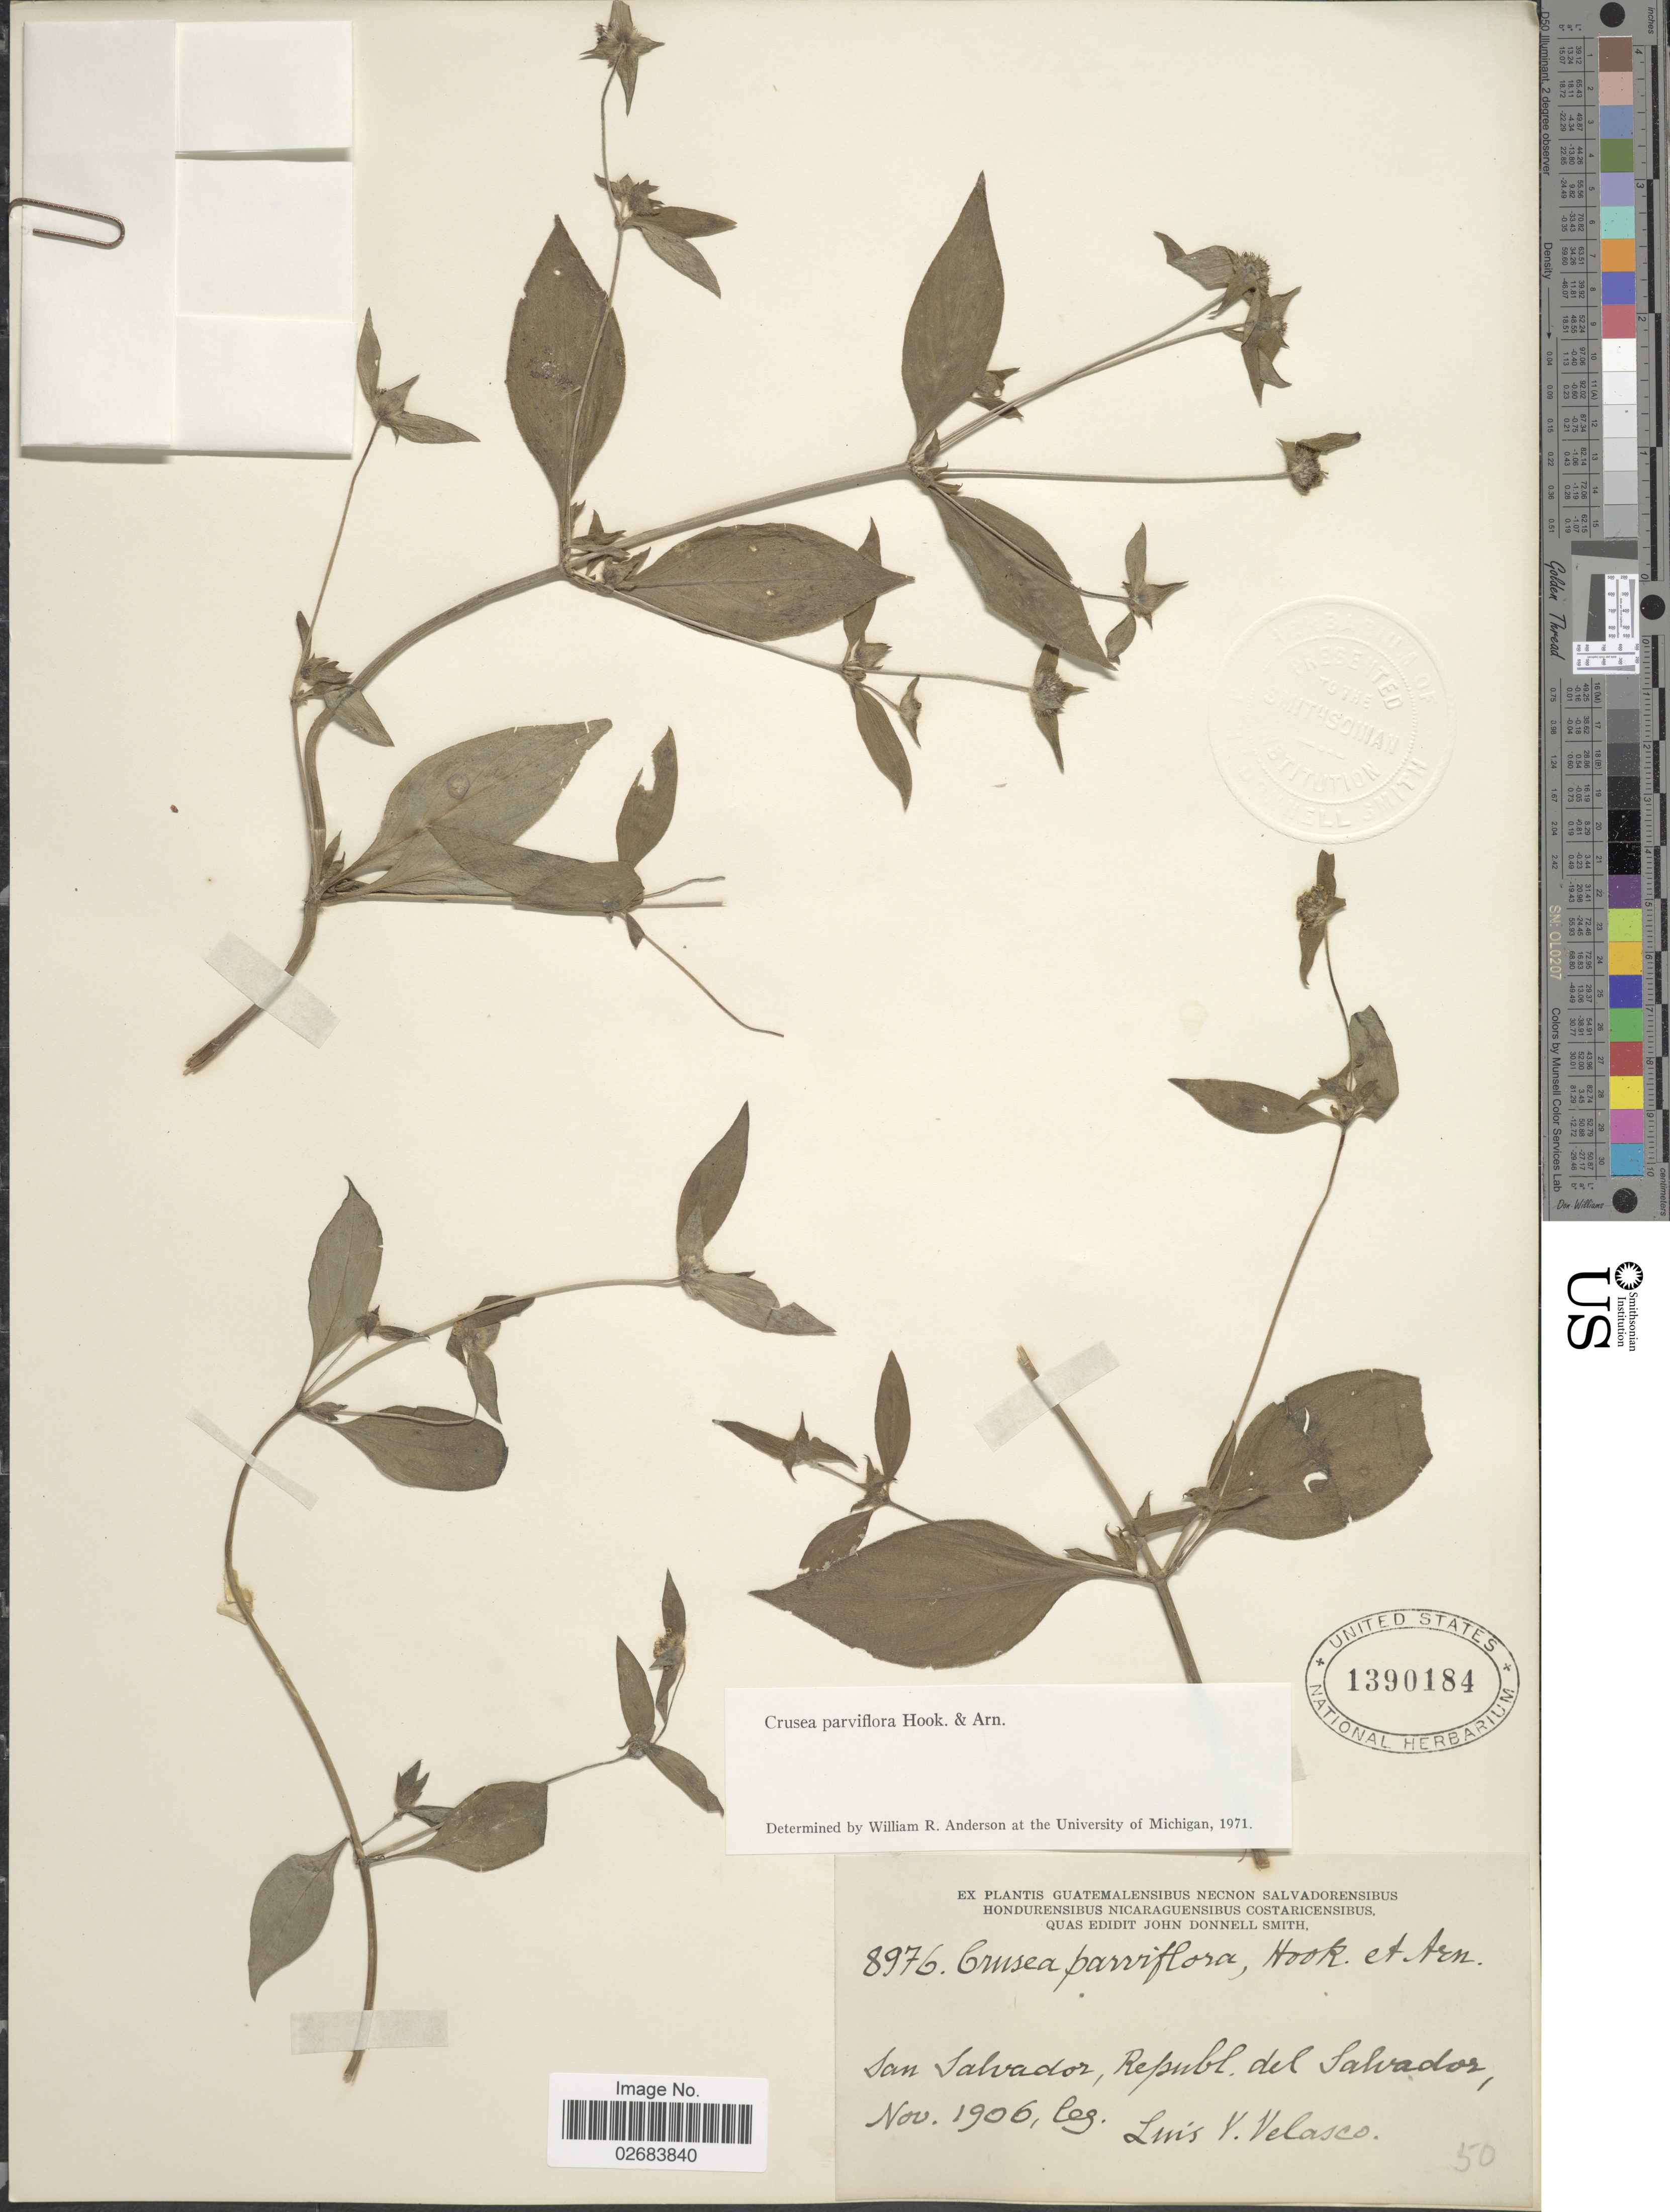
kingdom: Plantae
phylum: Tracheophyta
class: Magnoliopsida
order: Gentianales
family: Rubiaceae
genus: Crusea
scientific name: Crusea parviflora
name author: Hook. & Arn.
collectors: L. Velasco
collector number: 8976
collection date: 1906-11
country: El Salvador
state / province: San Salvador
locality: Republ. del Salvador.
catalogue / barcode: US 1390184